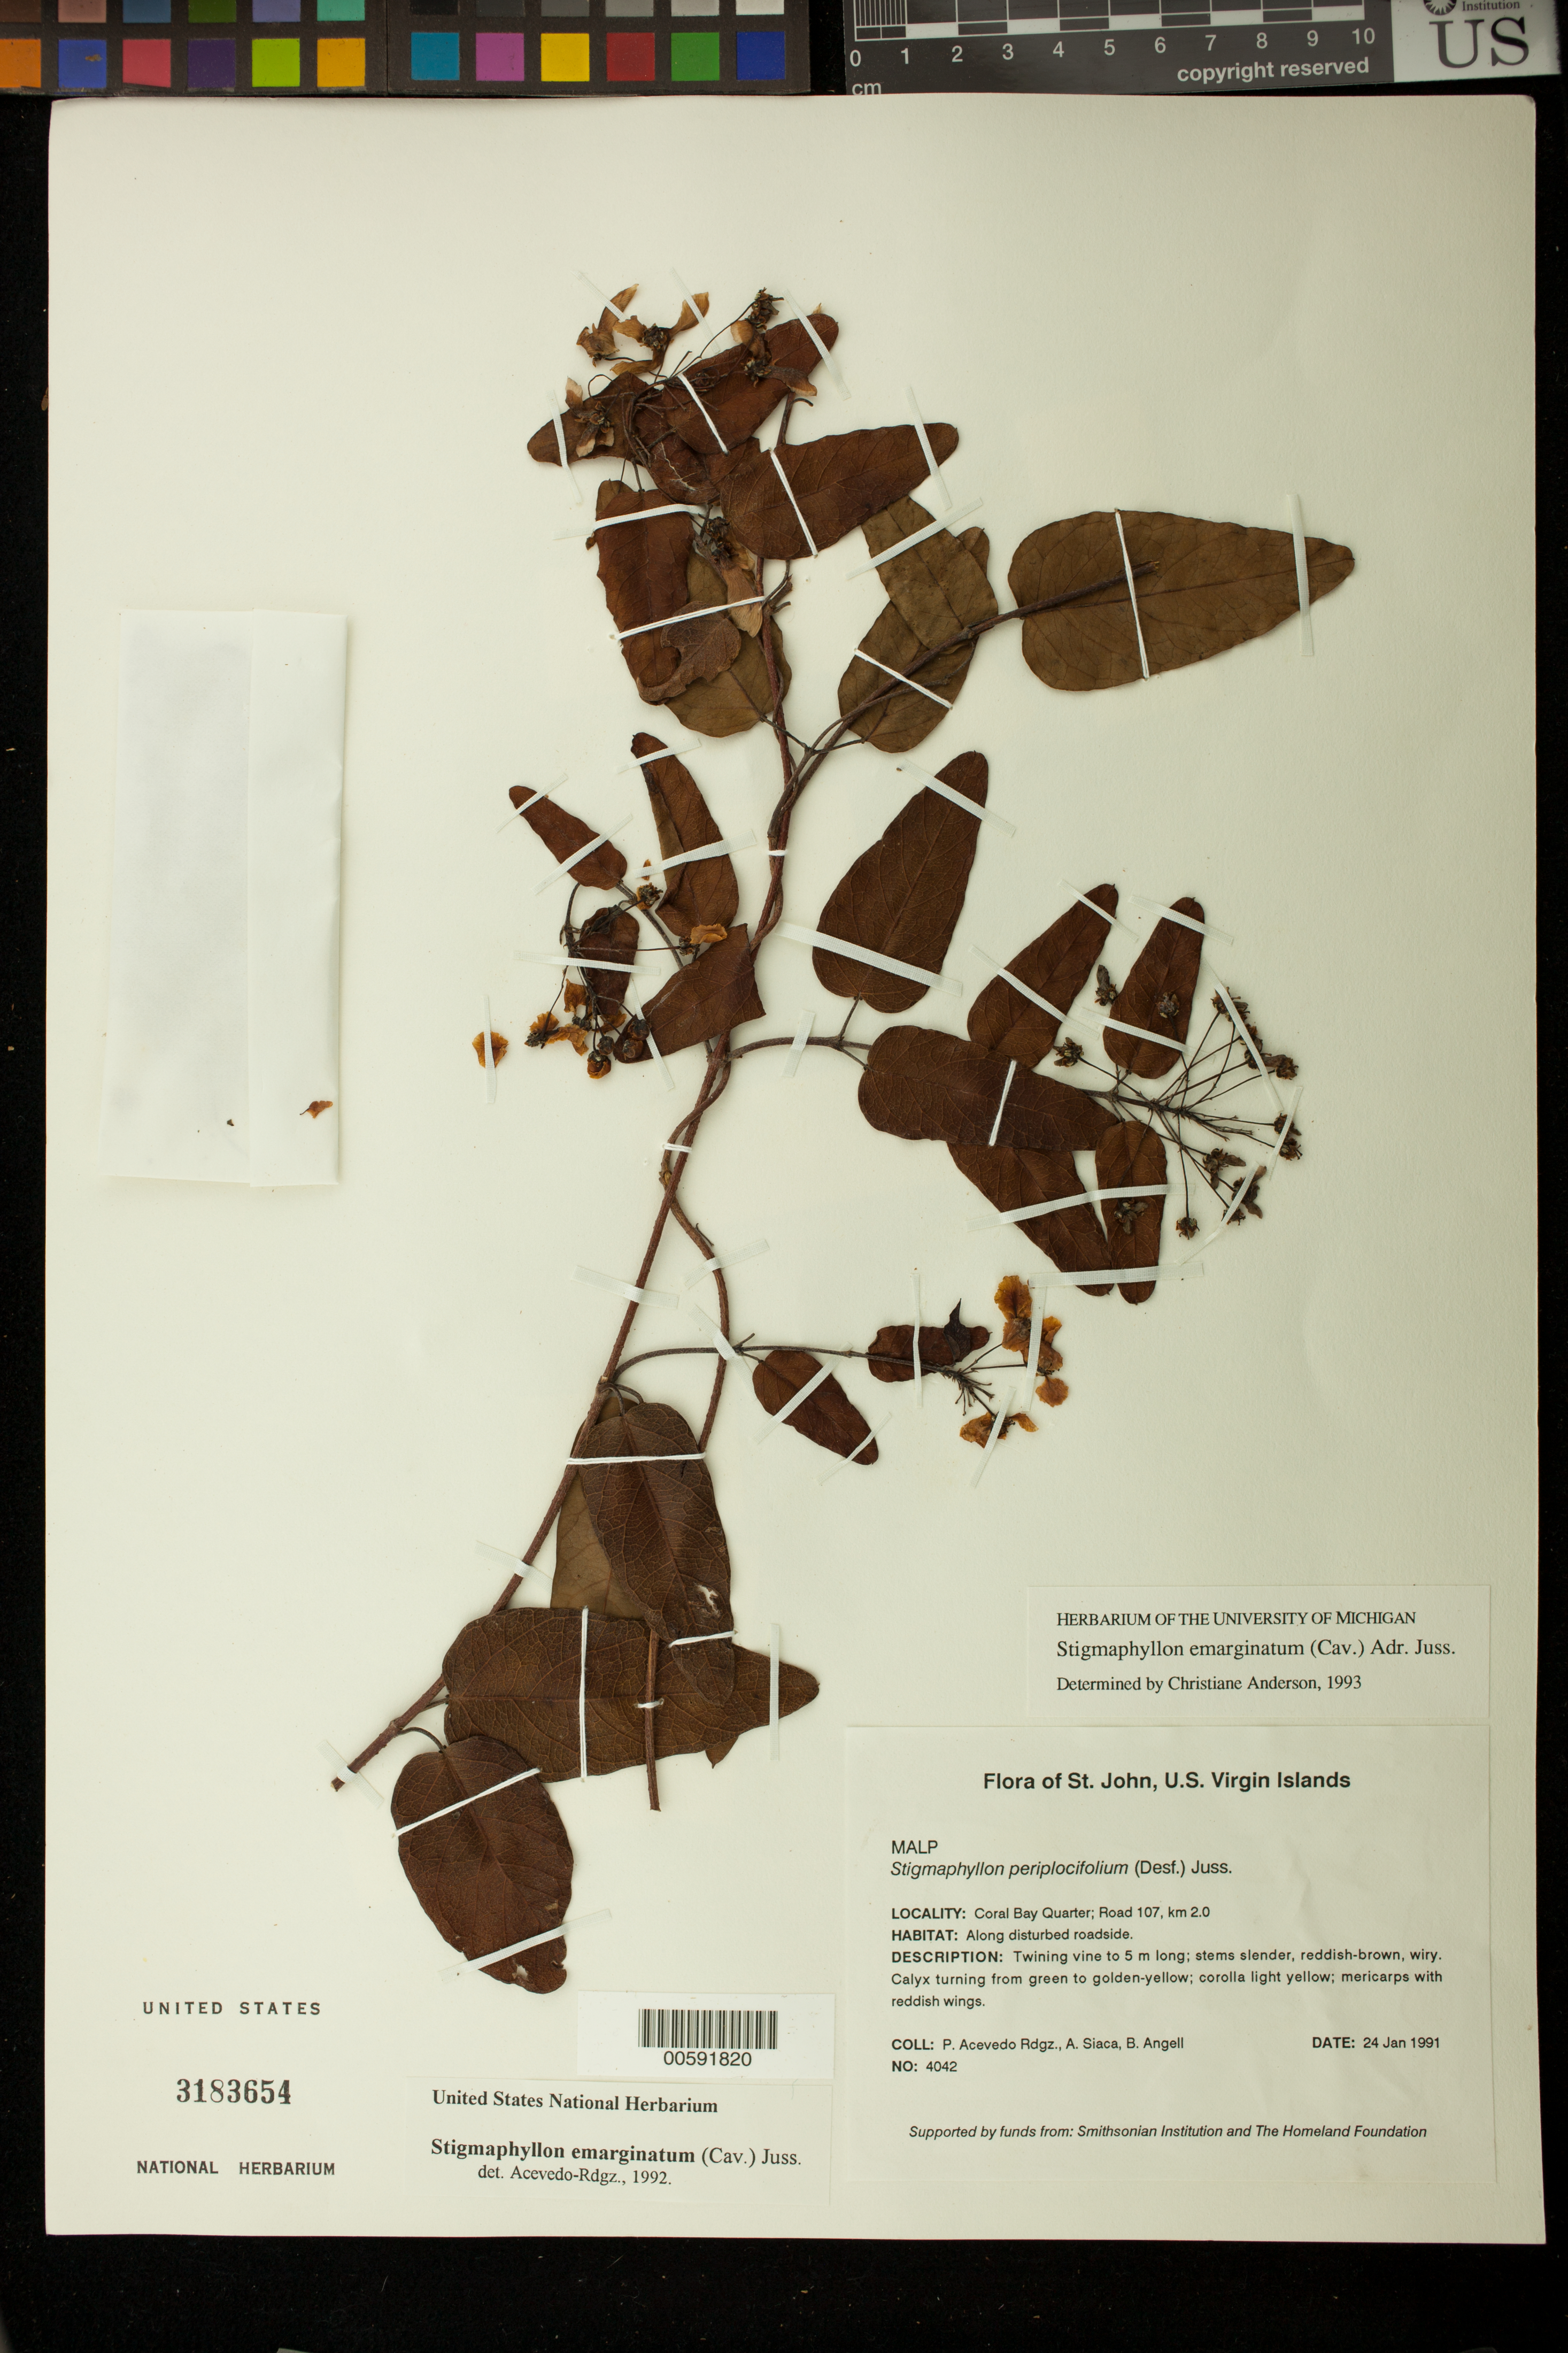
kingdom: Plantae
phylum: Tracheophyta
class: Magnoliopsida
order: Malpighiales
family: Malpighiaceae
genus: Stigmaphyllon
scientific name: Stigmaphyllon emarginatum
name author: (Cav.) A. Juss.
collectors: P. Acevedo-Rodr., A. Siaca & Bobbi Angell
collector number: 4042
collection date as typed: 24 Jan 1991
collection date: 1991-01-24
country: U.S. Virgin Islands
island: St. John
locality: Coral Bay Quarter; Road 107, km 2.0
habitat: Along disturbed roadside.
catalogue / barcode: US 3183654